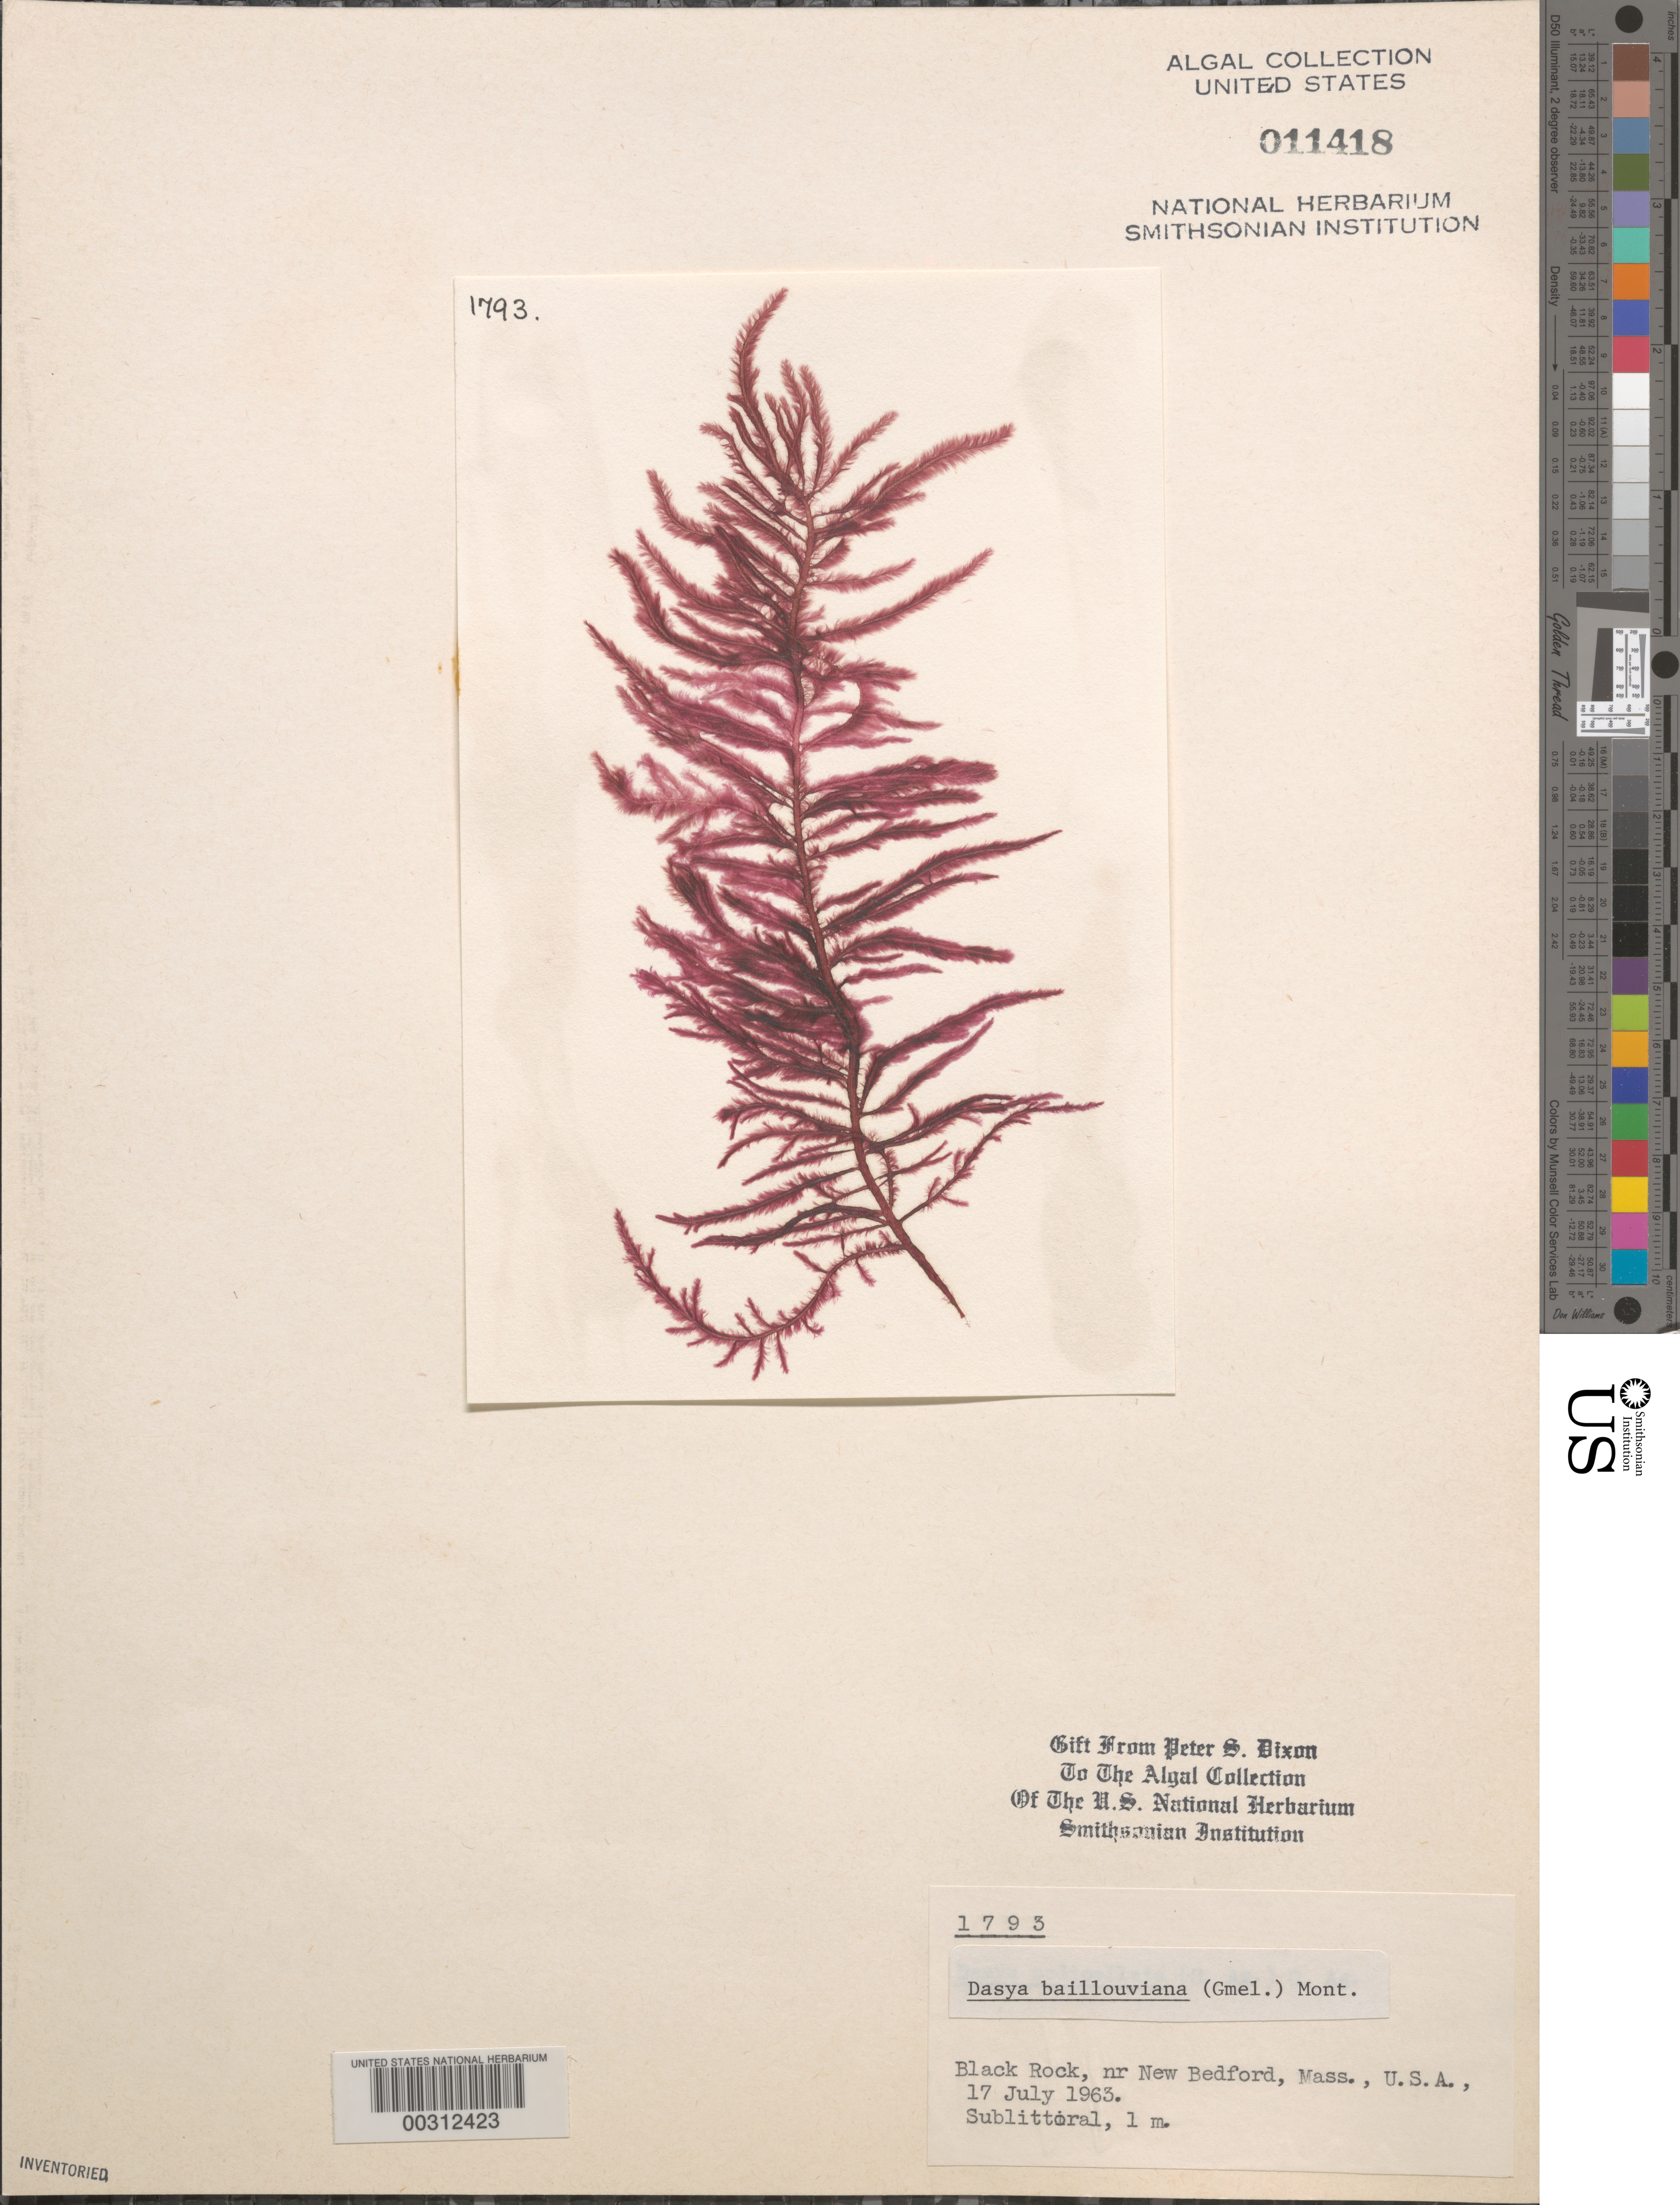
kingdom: Plantae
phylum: Rhodophyta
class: Florideophyceae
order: Ceramiales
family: Dasyaceae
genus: Dasya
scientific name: Dasya pedicellata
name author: (C. Agardh) C. Agardh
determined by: Algae name updating Project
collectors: P. S. Dixon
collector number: PSD 1793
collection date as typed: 17 Jul 1963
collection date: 1963-07-17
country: United States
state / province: Massachusetts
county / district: Bristol County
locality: Black Rock, near New Bedford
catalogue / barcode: US 11418